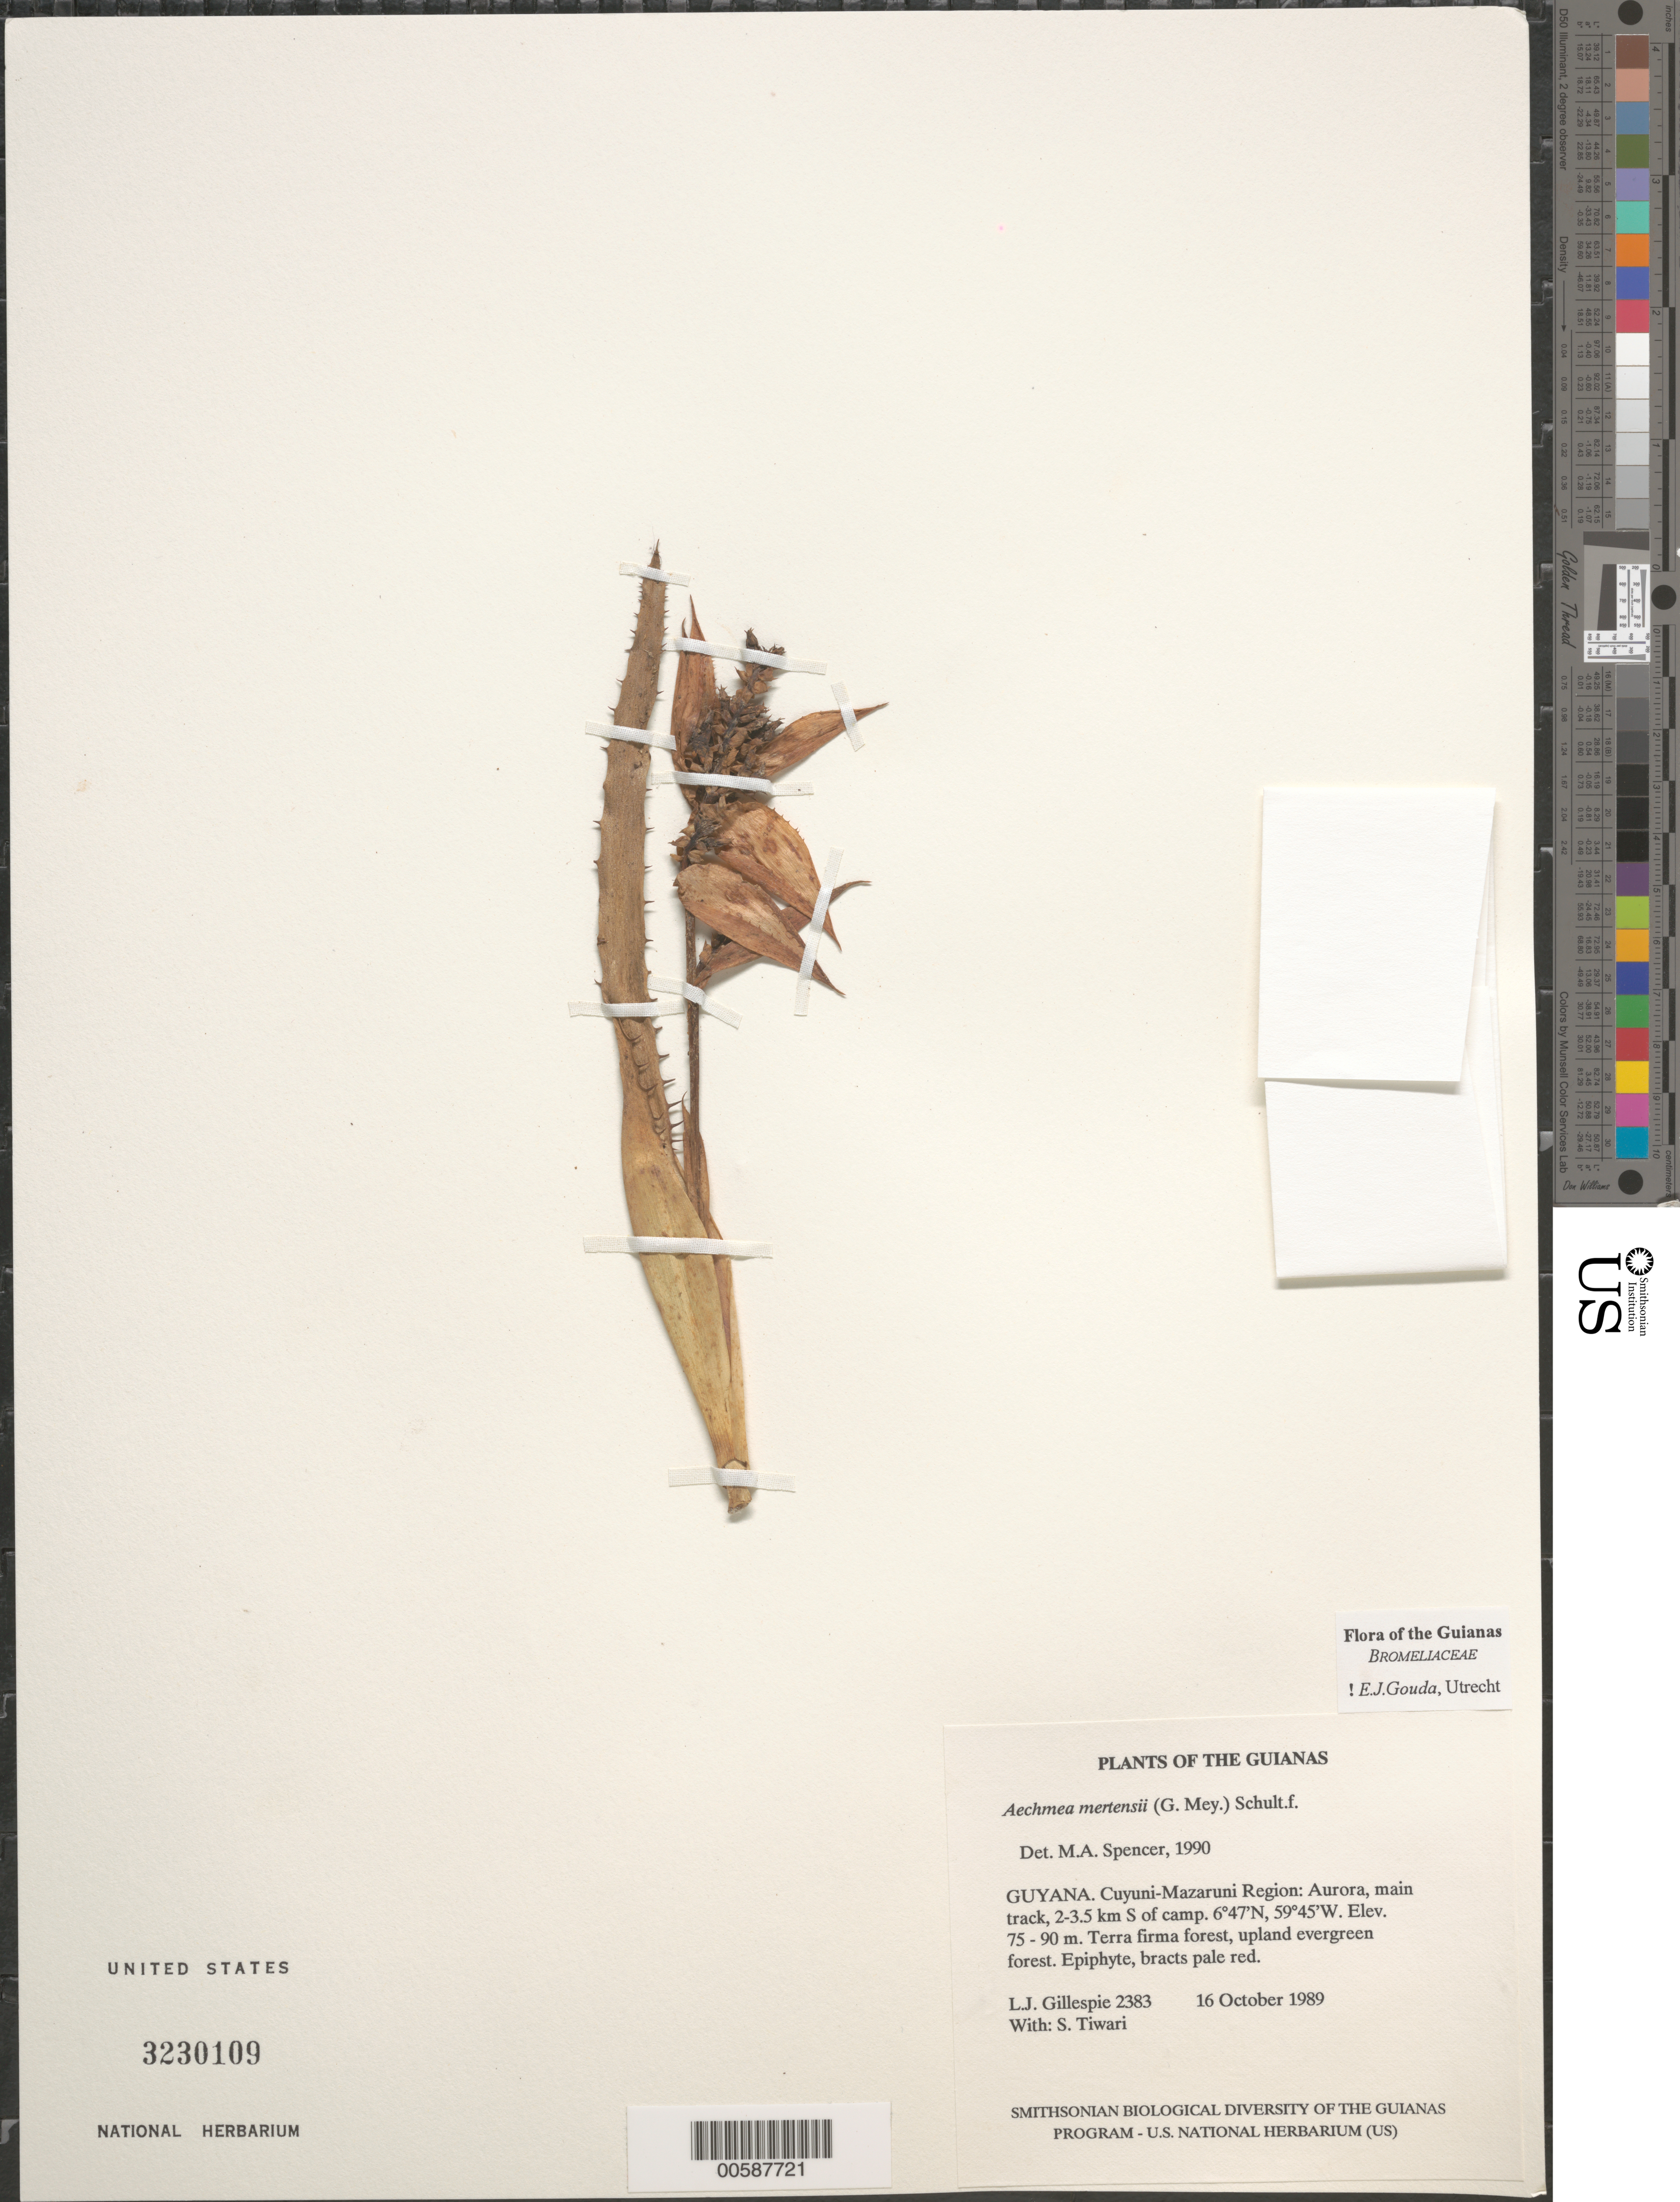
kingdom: Plantae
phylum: Tracheophyta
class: Liliopsida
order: Poales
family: Bromeliaceae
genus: Aechmea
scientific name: Aechmea mertensii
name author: (G. Mey.) Schult. & Schult. f.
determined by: Gouda, E. J.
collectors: L. J. Gillespie & S. Tiwari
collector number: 2383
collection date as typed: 16 October 1989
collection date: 1989-10-16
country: Guyana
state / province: Cuyuni-Mazaruni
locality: Aurora, main track, 2-3.5 km S of camp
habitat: Terra firma forest, upland evergreen forest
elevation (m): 75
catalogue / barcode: US 3230109